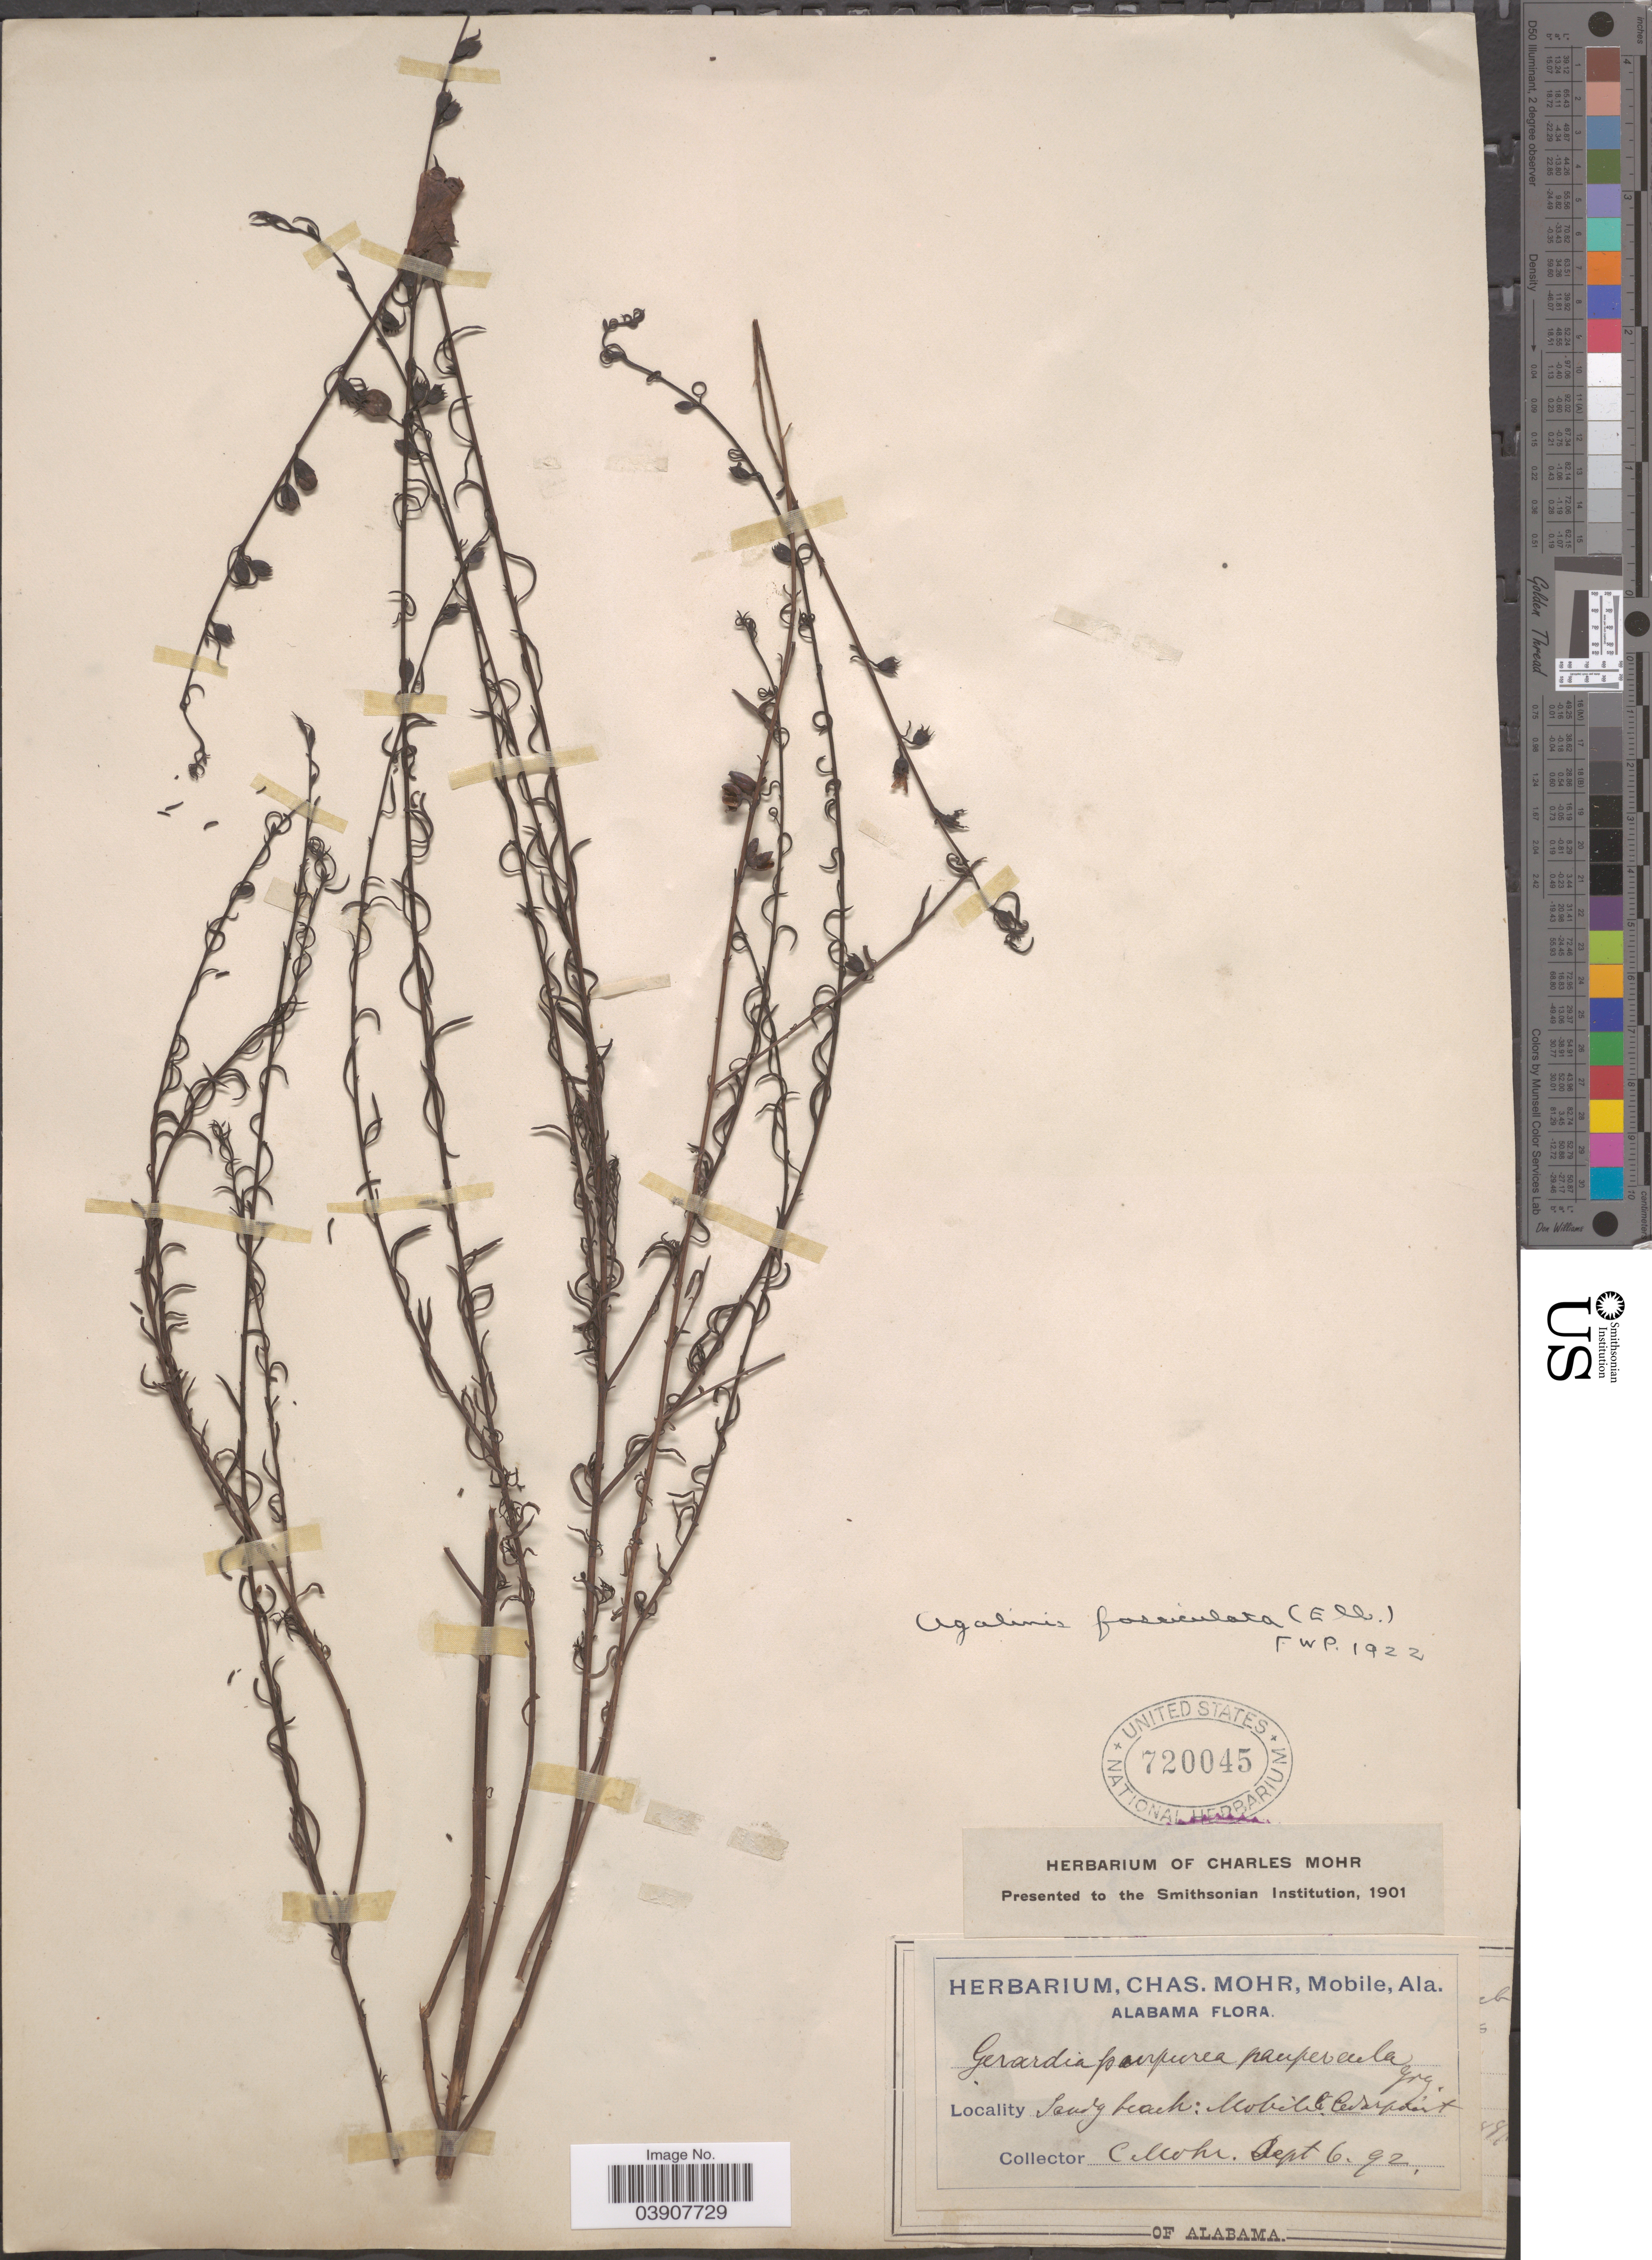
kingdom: Plantae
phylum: Tracheophyta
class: Magnoliopsida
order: Lamiales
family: Orobanchaceae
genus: Agalinis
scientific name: Agalinis fasciculata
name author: (Elliott) Raf.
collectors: Mohr, C. T. (herbarium)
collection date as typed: Transcribed d/m/y: 6/9/92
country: United States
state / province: Alabama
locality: Mobile. Cedarpoint.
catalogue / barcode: US 720045